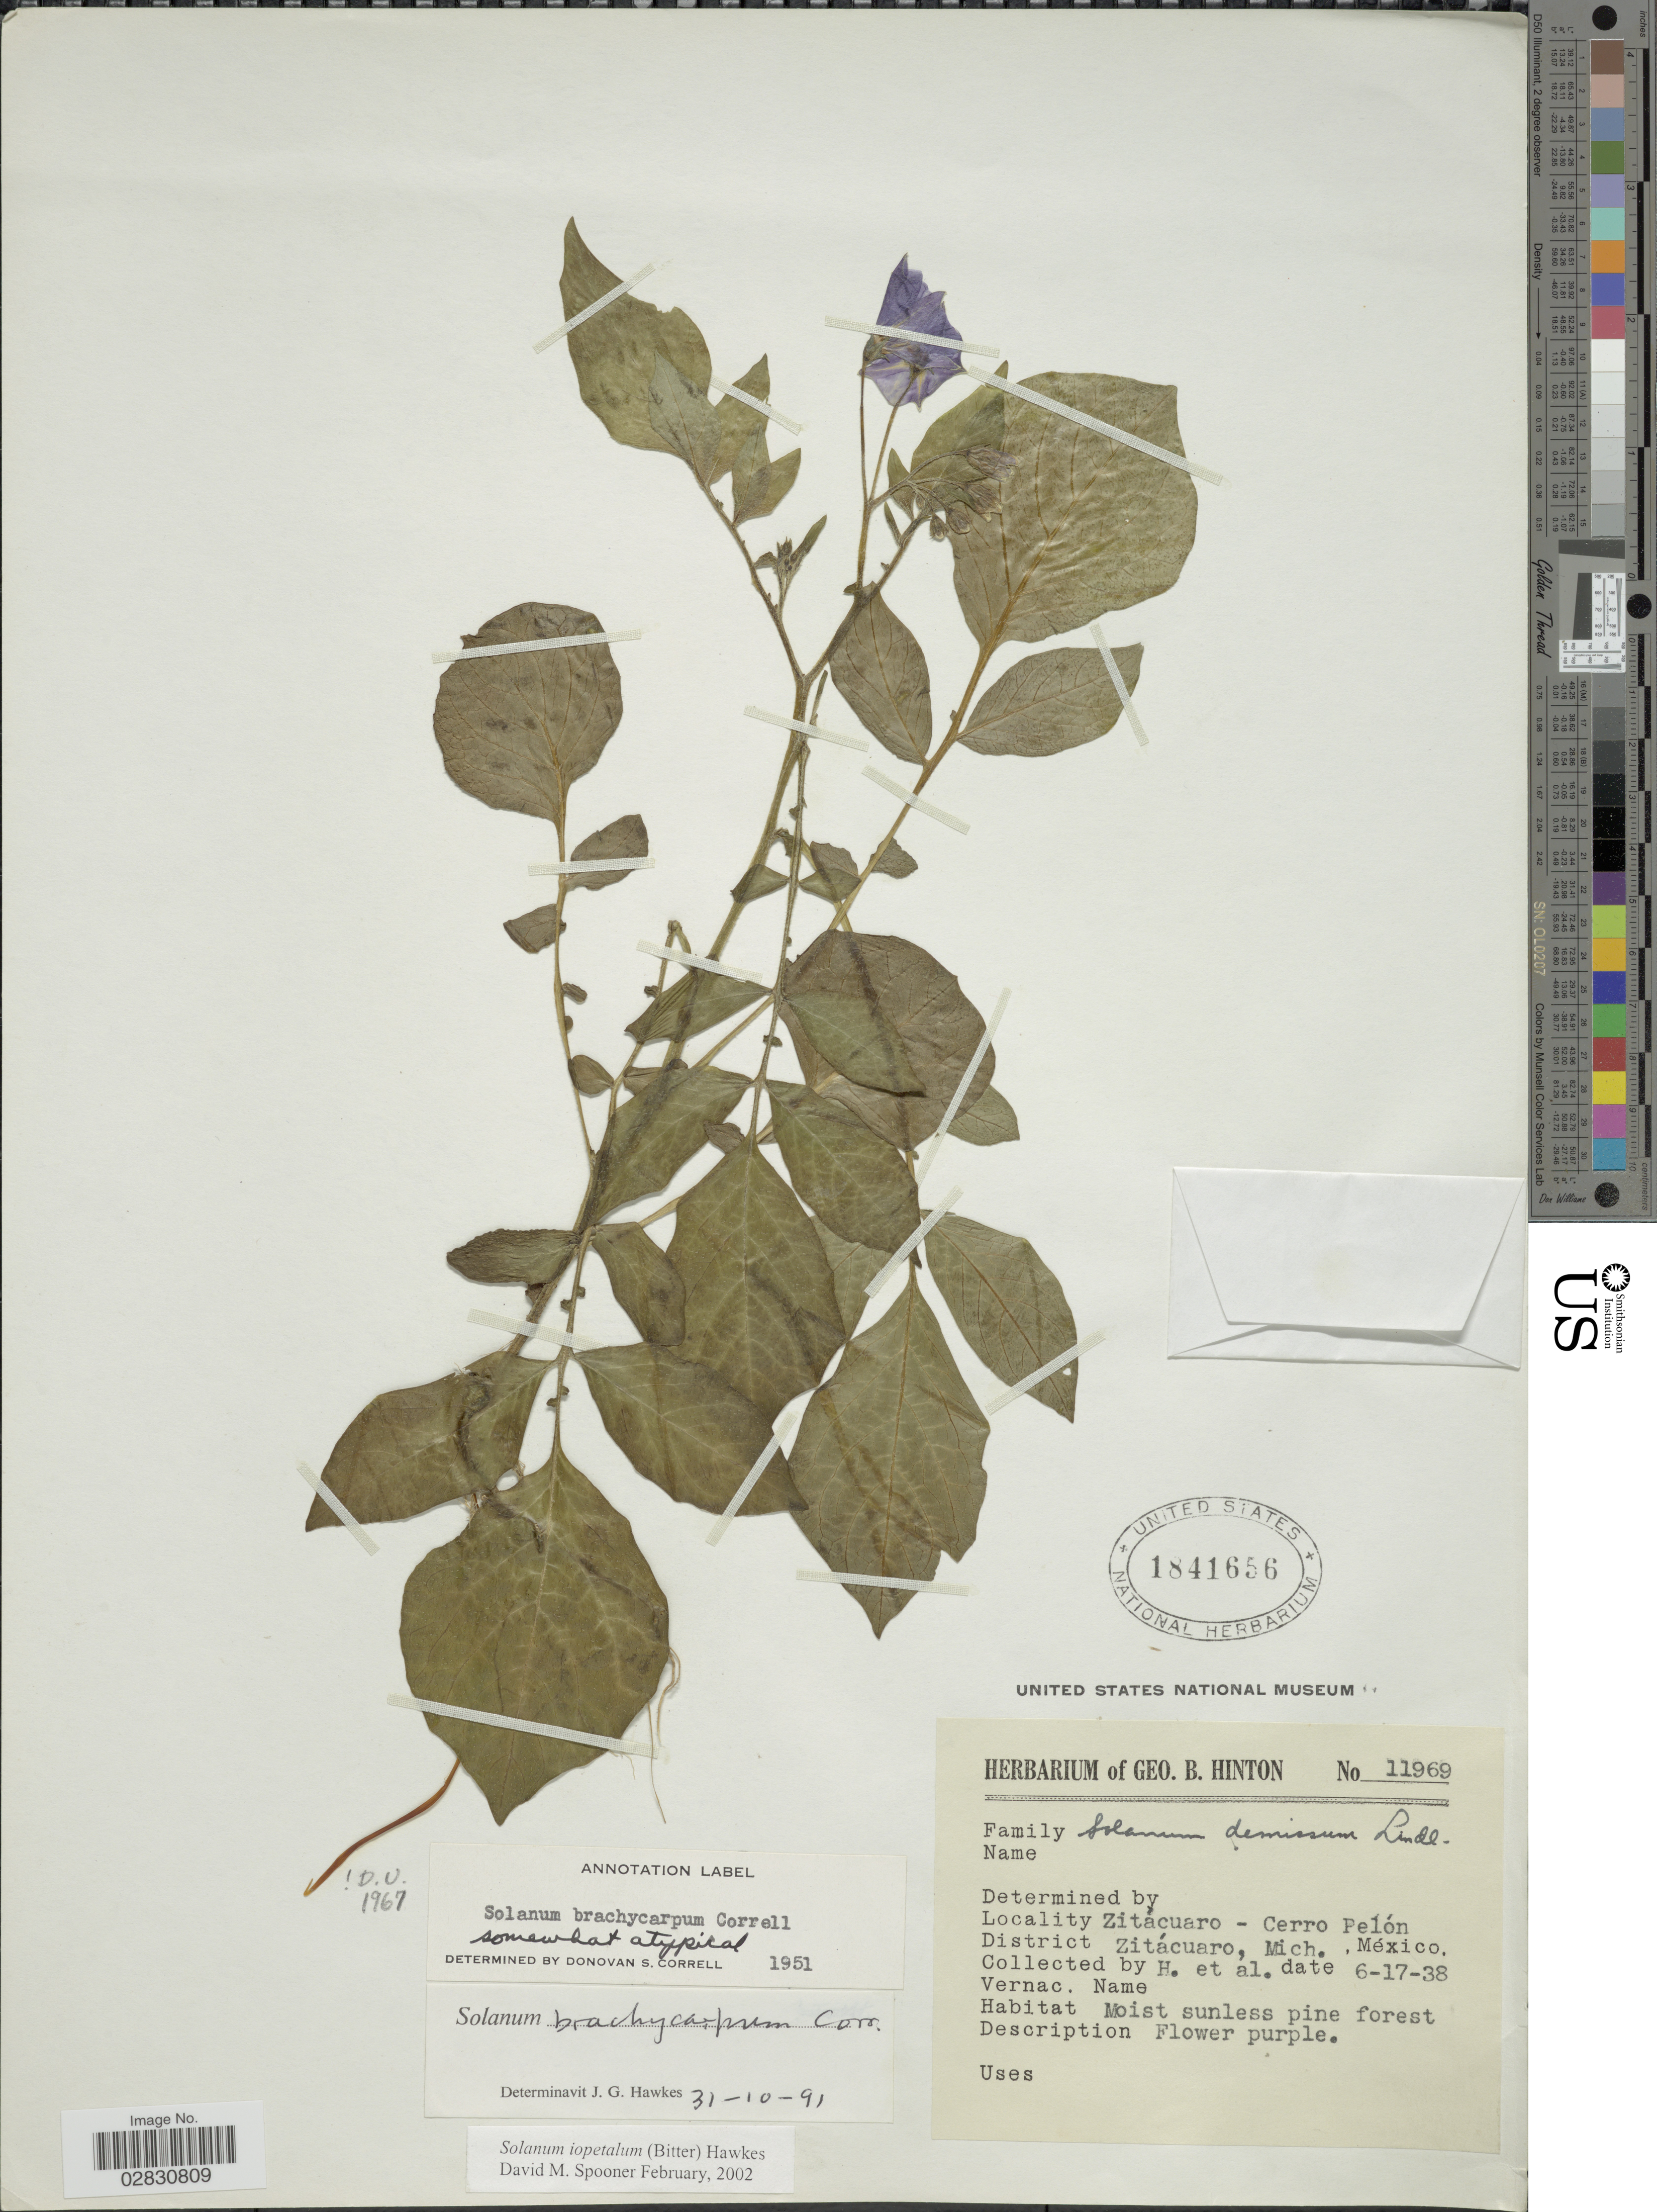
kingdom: Plantae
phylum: Tracheophyta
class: Magnoliopsida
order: Solanales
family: Solanaceae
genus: Solanum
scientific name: Solanum iopetalum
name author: (Bitter) Hawkes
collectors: G. B. Hinton & et al.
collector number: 11969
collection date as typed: Transcribed d/m/y: 17/6/38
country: Mexico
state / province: Michoacán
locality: Zitácuaro - Cerro Pelón, District Zitácuaro, Mich.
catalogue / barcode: US 1841656